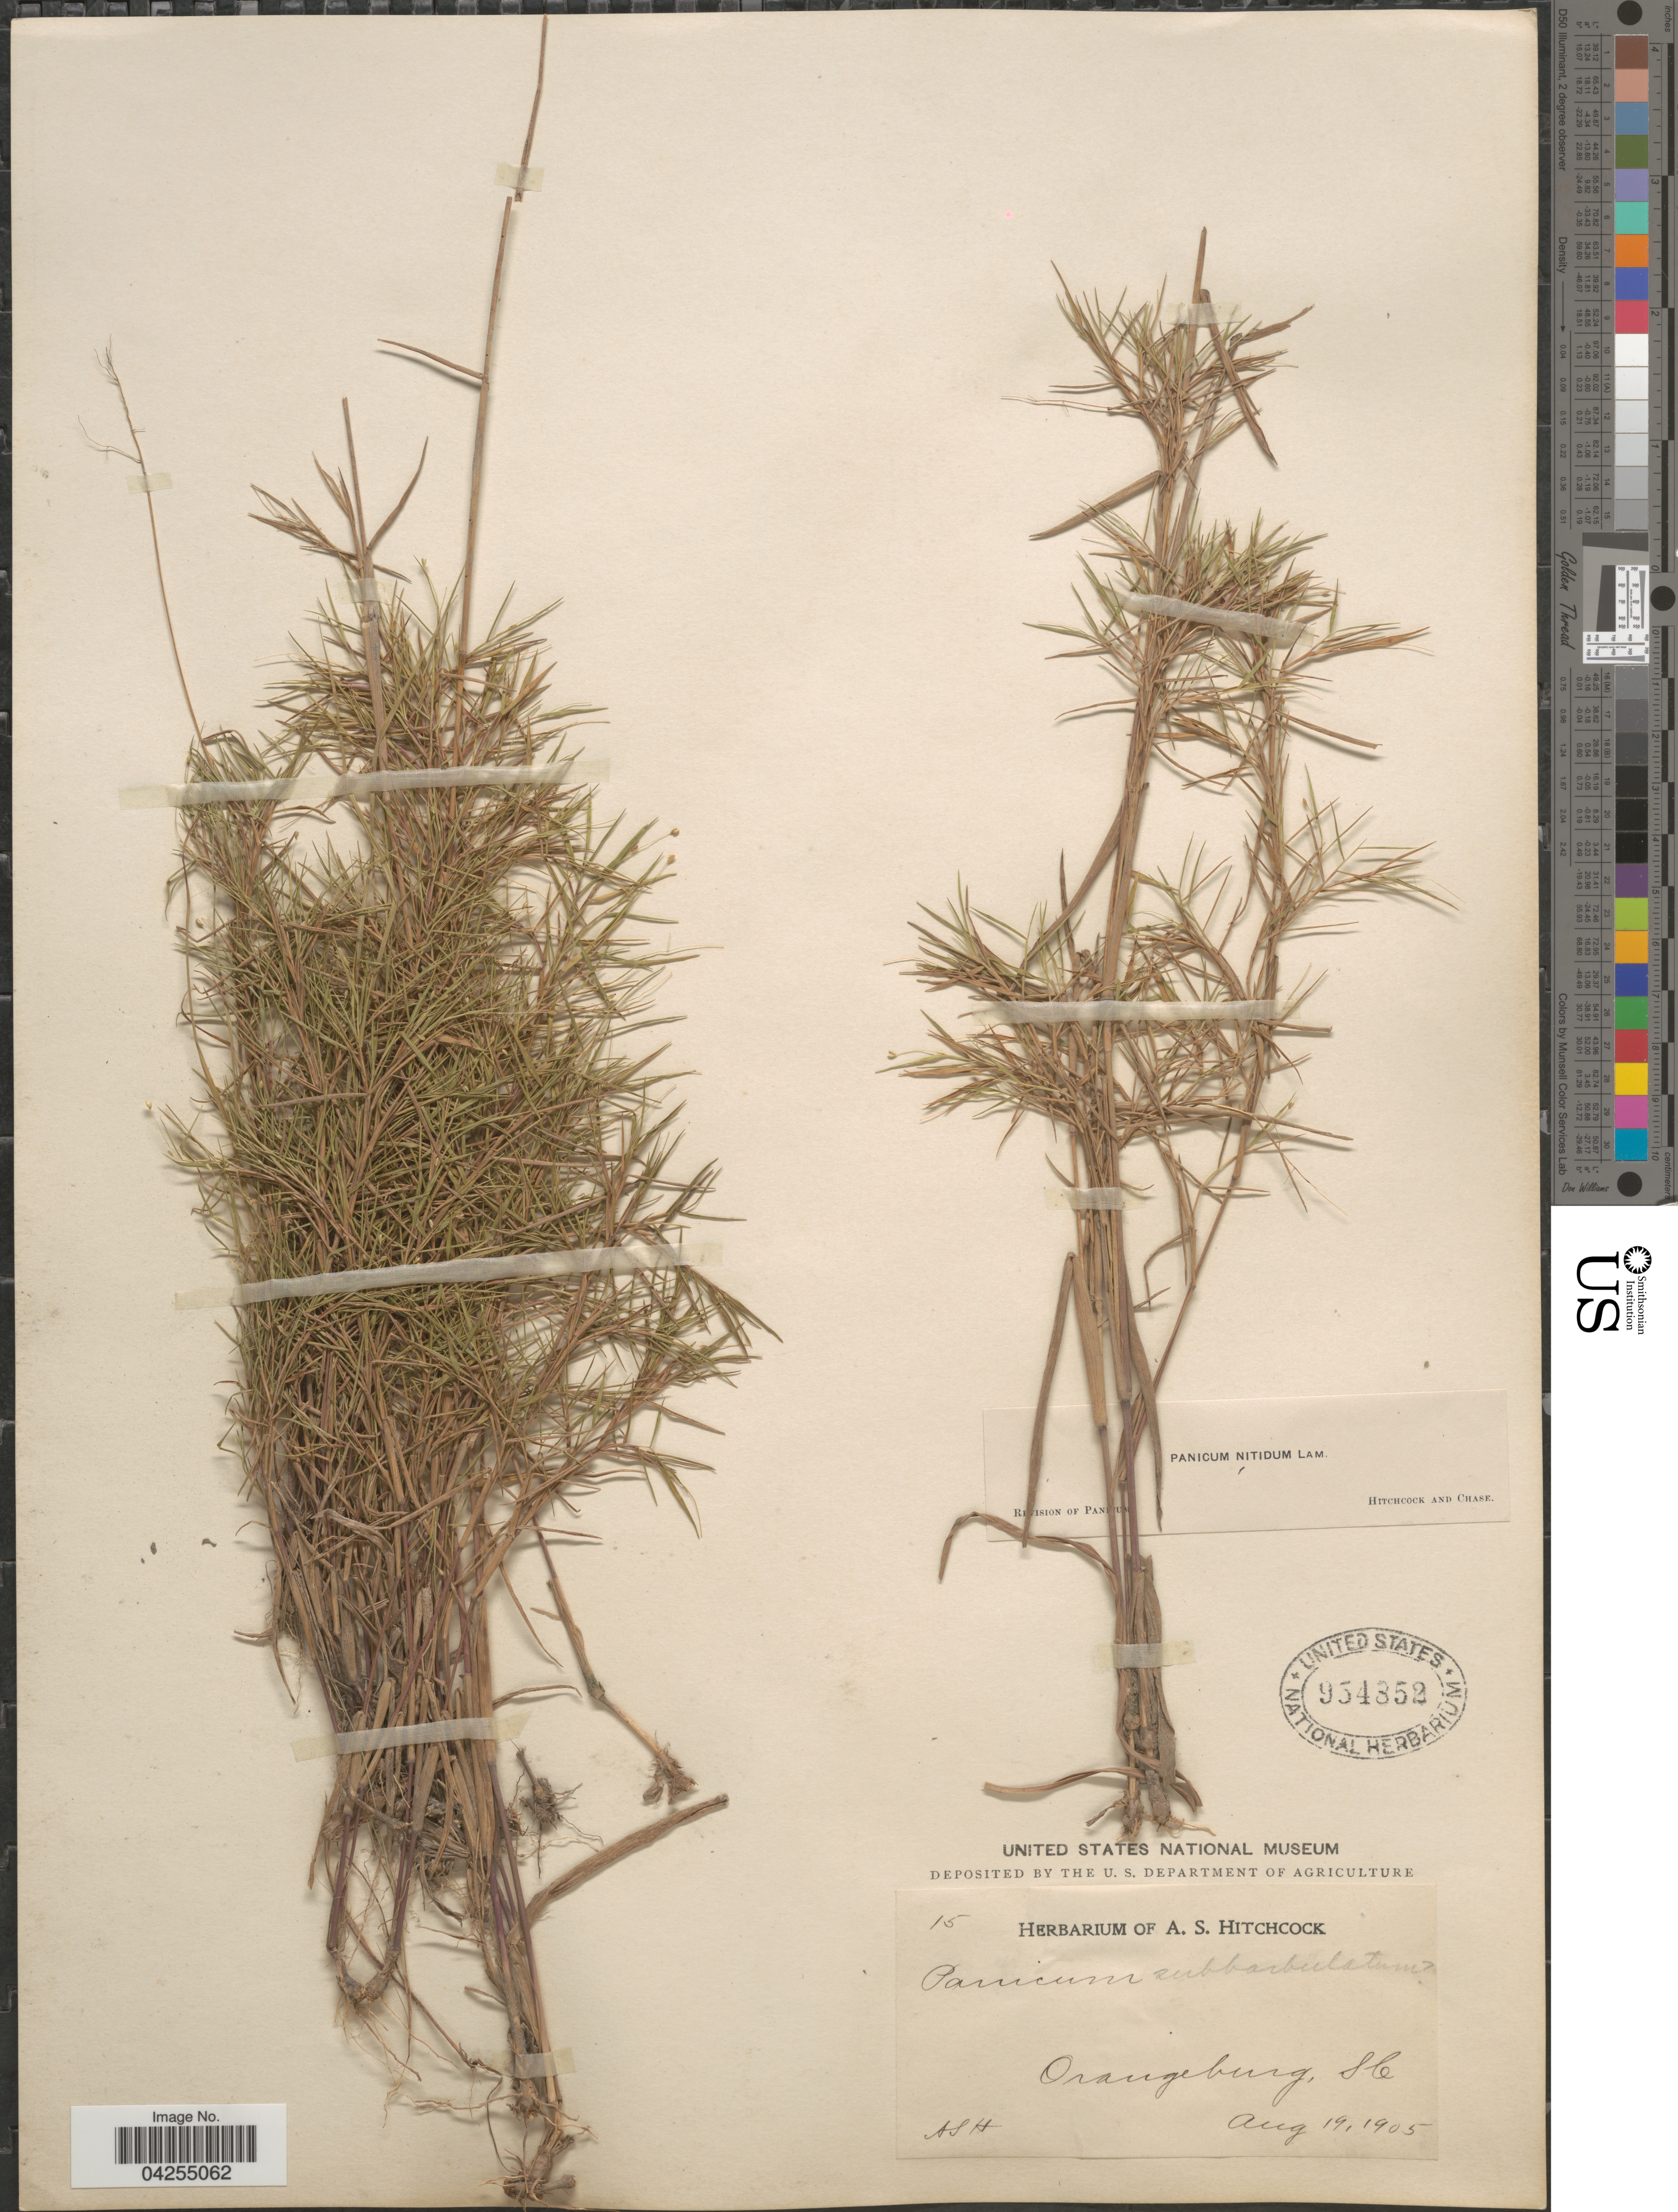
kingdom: Plantae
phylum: Tracheophyta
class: Liliopsida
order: Poales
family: Poaceae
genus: Dichanthelium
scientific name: Dichanthelium dichotomum var. dichotomum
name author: (L.) Gould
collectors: A. S. Hitchcock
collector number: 15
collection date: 1905-08-19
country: United States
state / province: South Carolina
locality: Orangeburg.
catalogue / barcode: US 954852